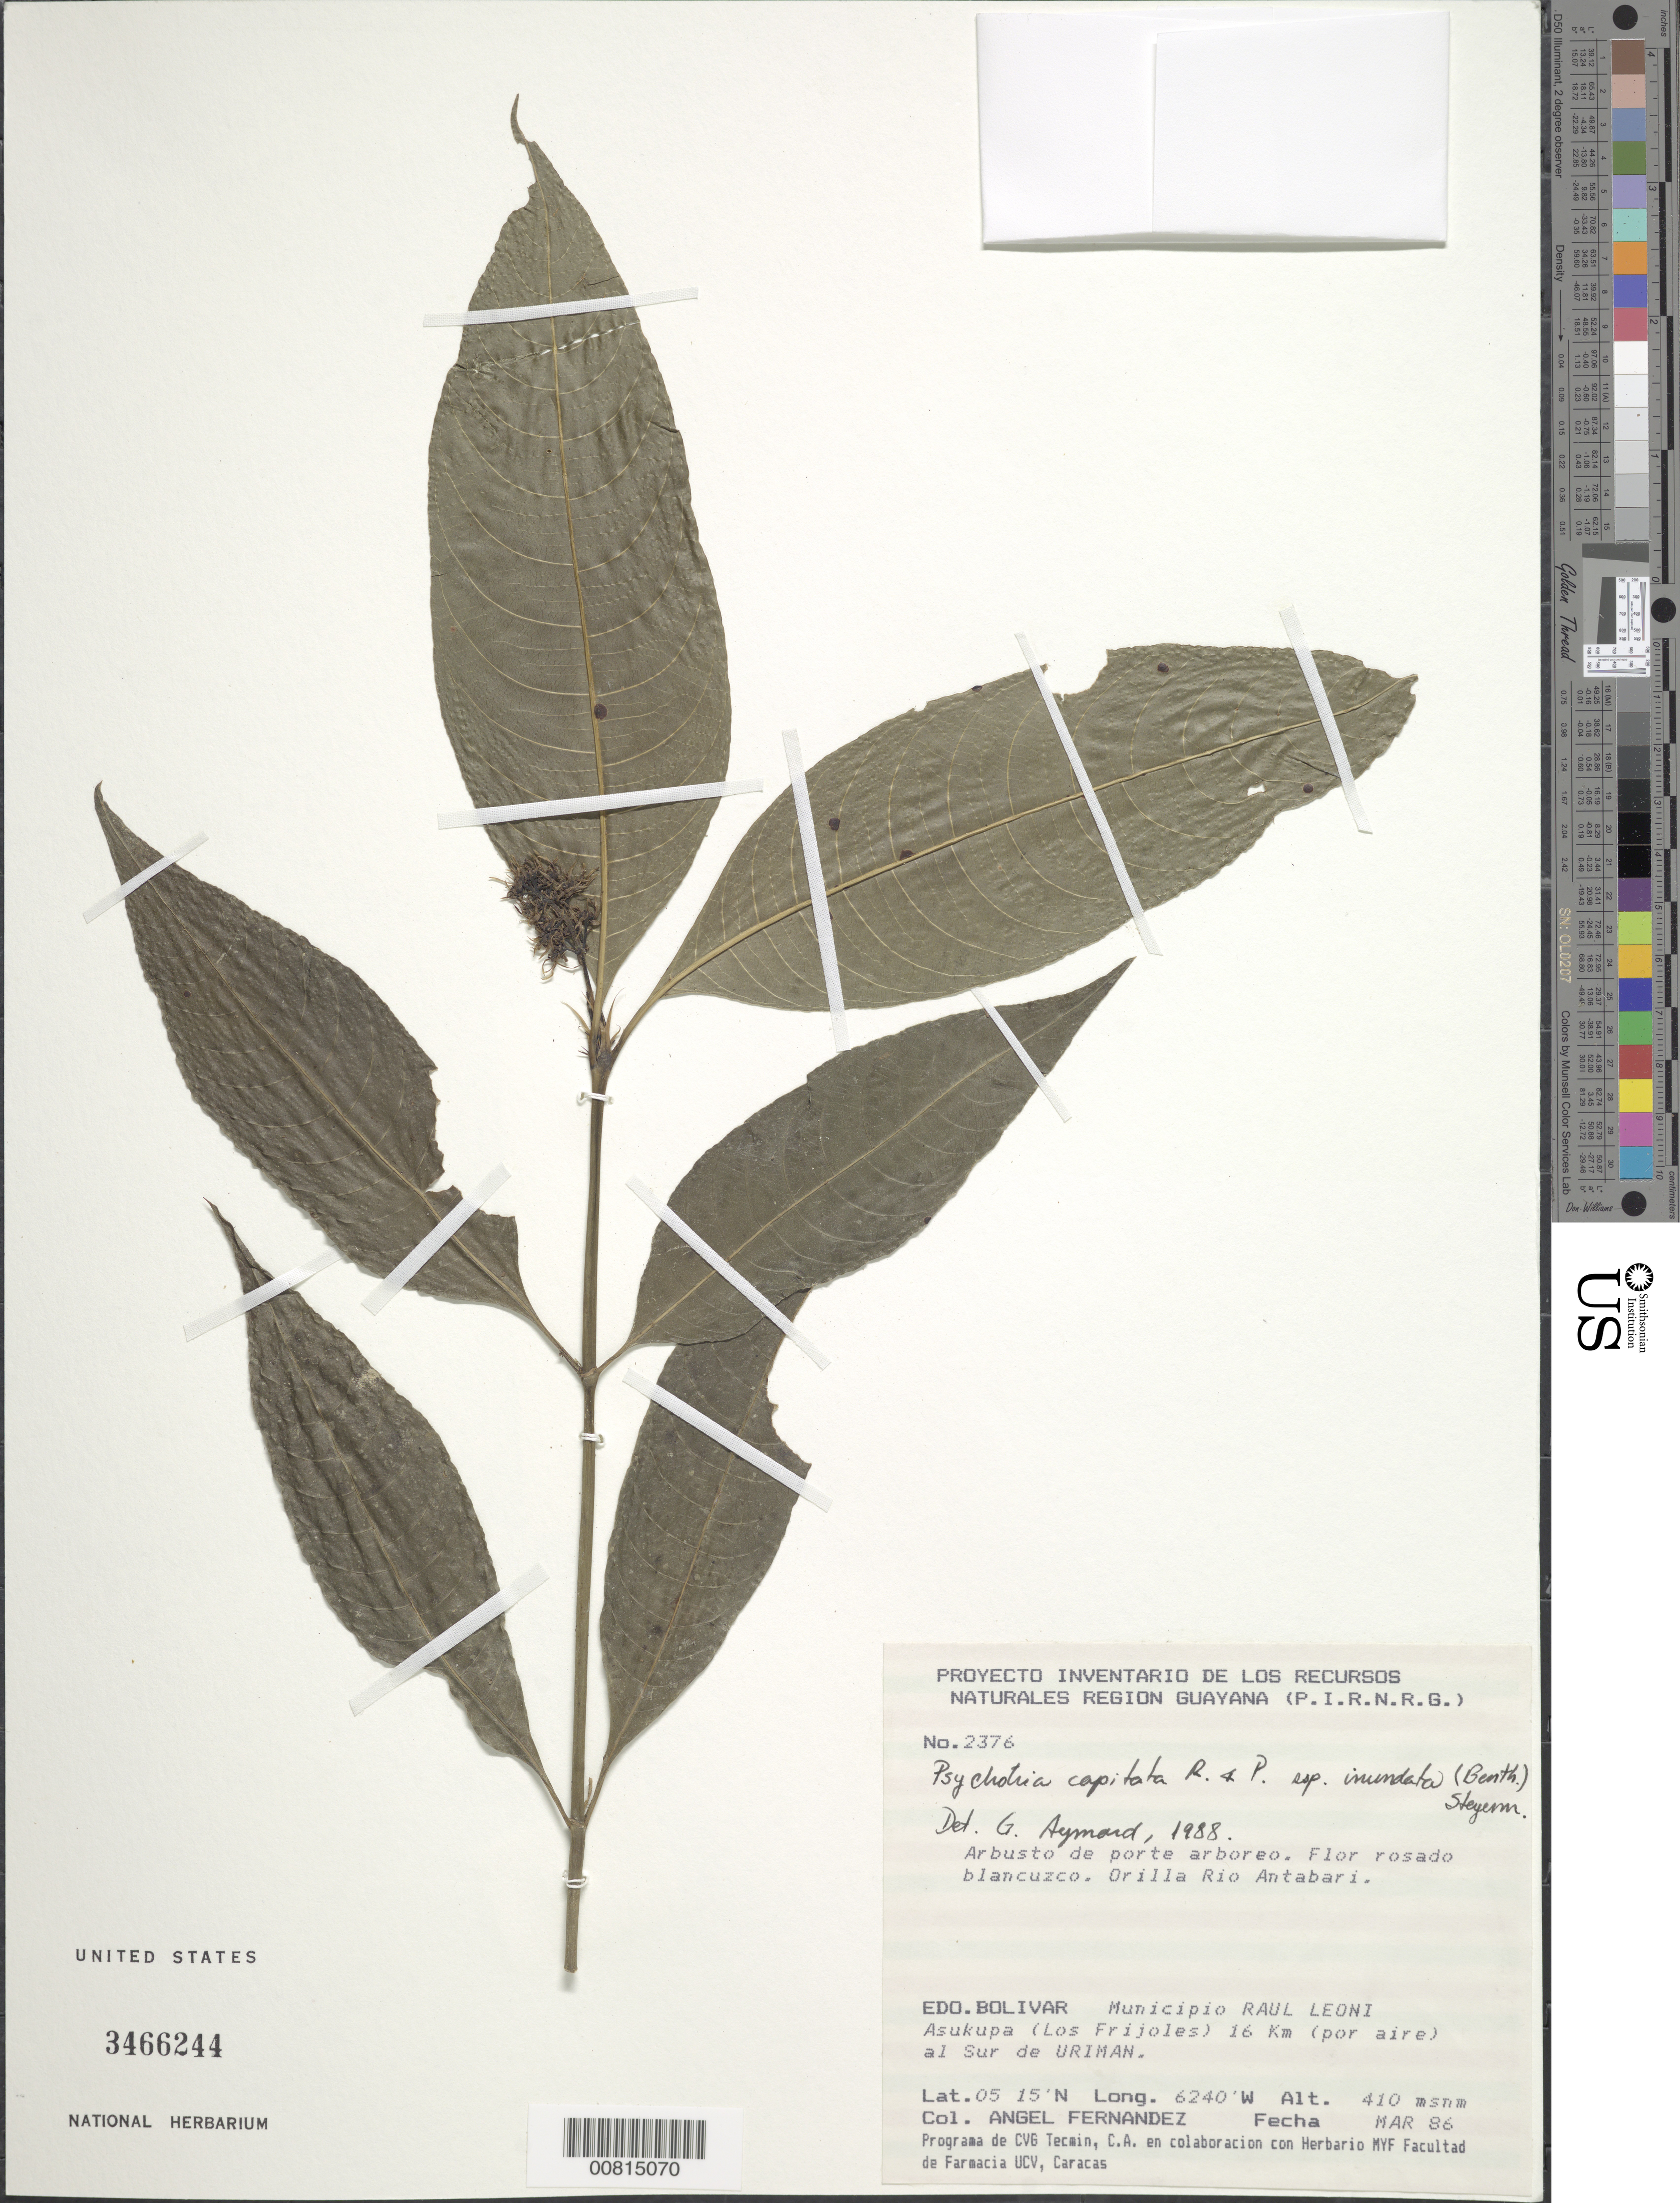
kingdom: Plantae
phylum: Tracheophyta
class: Magnoliopsida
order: Gentianales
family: Rubiaceae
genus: Psychotria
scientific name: Psychotria capitata subsp. inundata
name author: (Benth.) Steyerm.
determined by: Aymard C., G. A., (PORT), Univ. Nac. Exp. de los Llanos Ezequiel Zamora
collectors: A. Fernández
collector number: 2376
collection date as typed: Mar-86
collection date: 1986-03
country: Venezuela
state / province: Bolívar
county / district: Angostura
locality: Mun. Raúl Leoni [=Angostura], Asukupa (Los Frijoles) 16 km (por aire) S de Uriman, orilla Río Anatabari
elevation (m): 410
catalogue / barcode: US 3466244